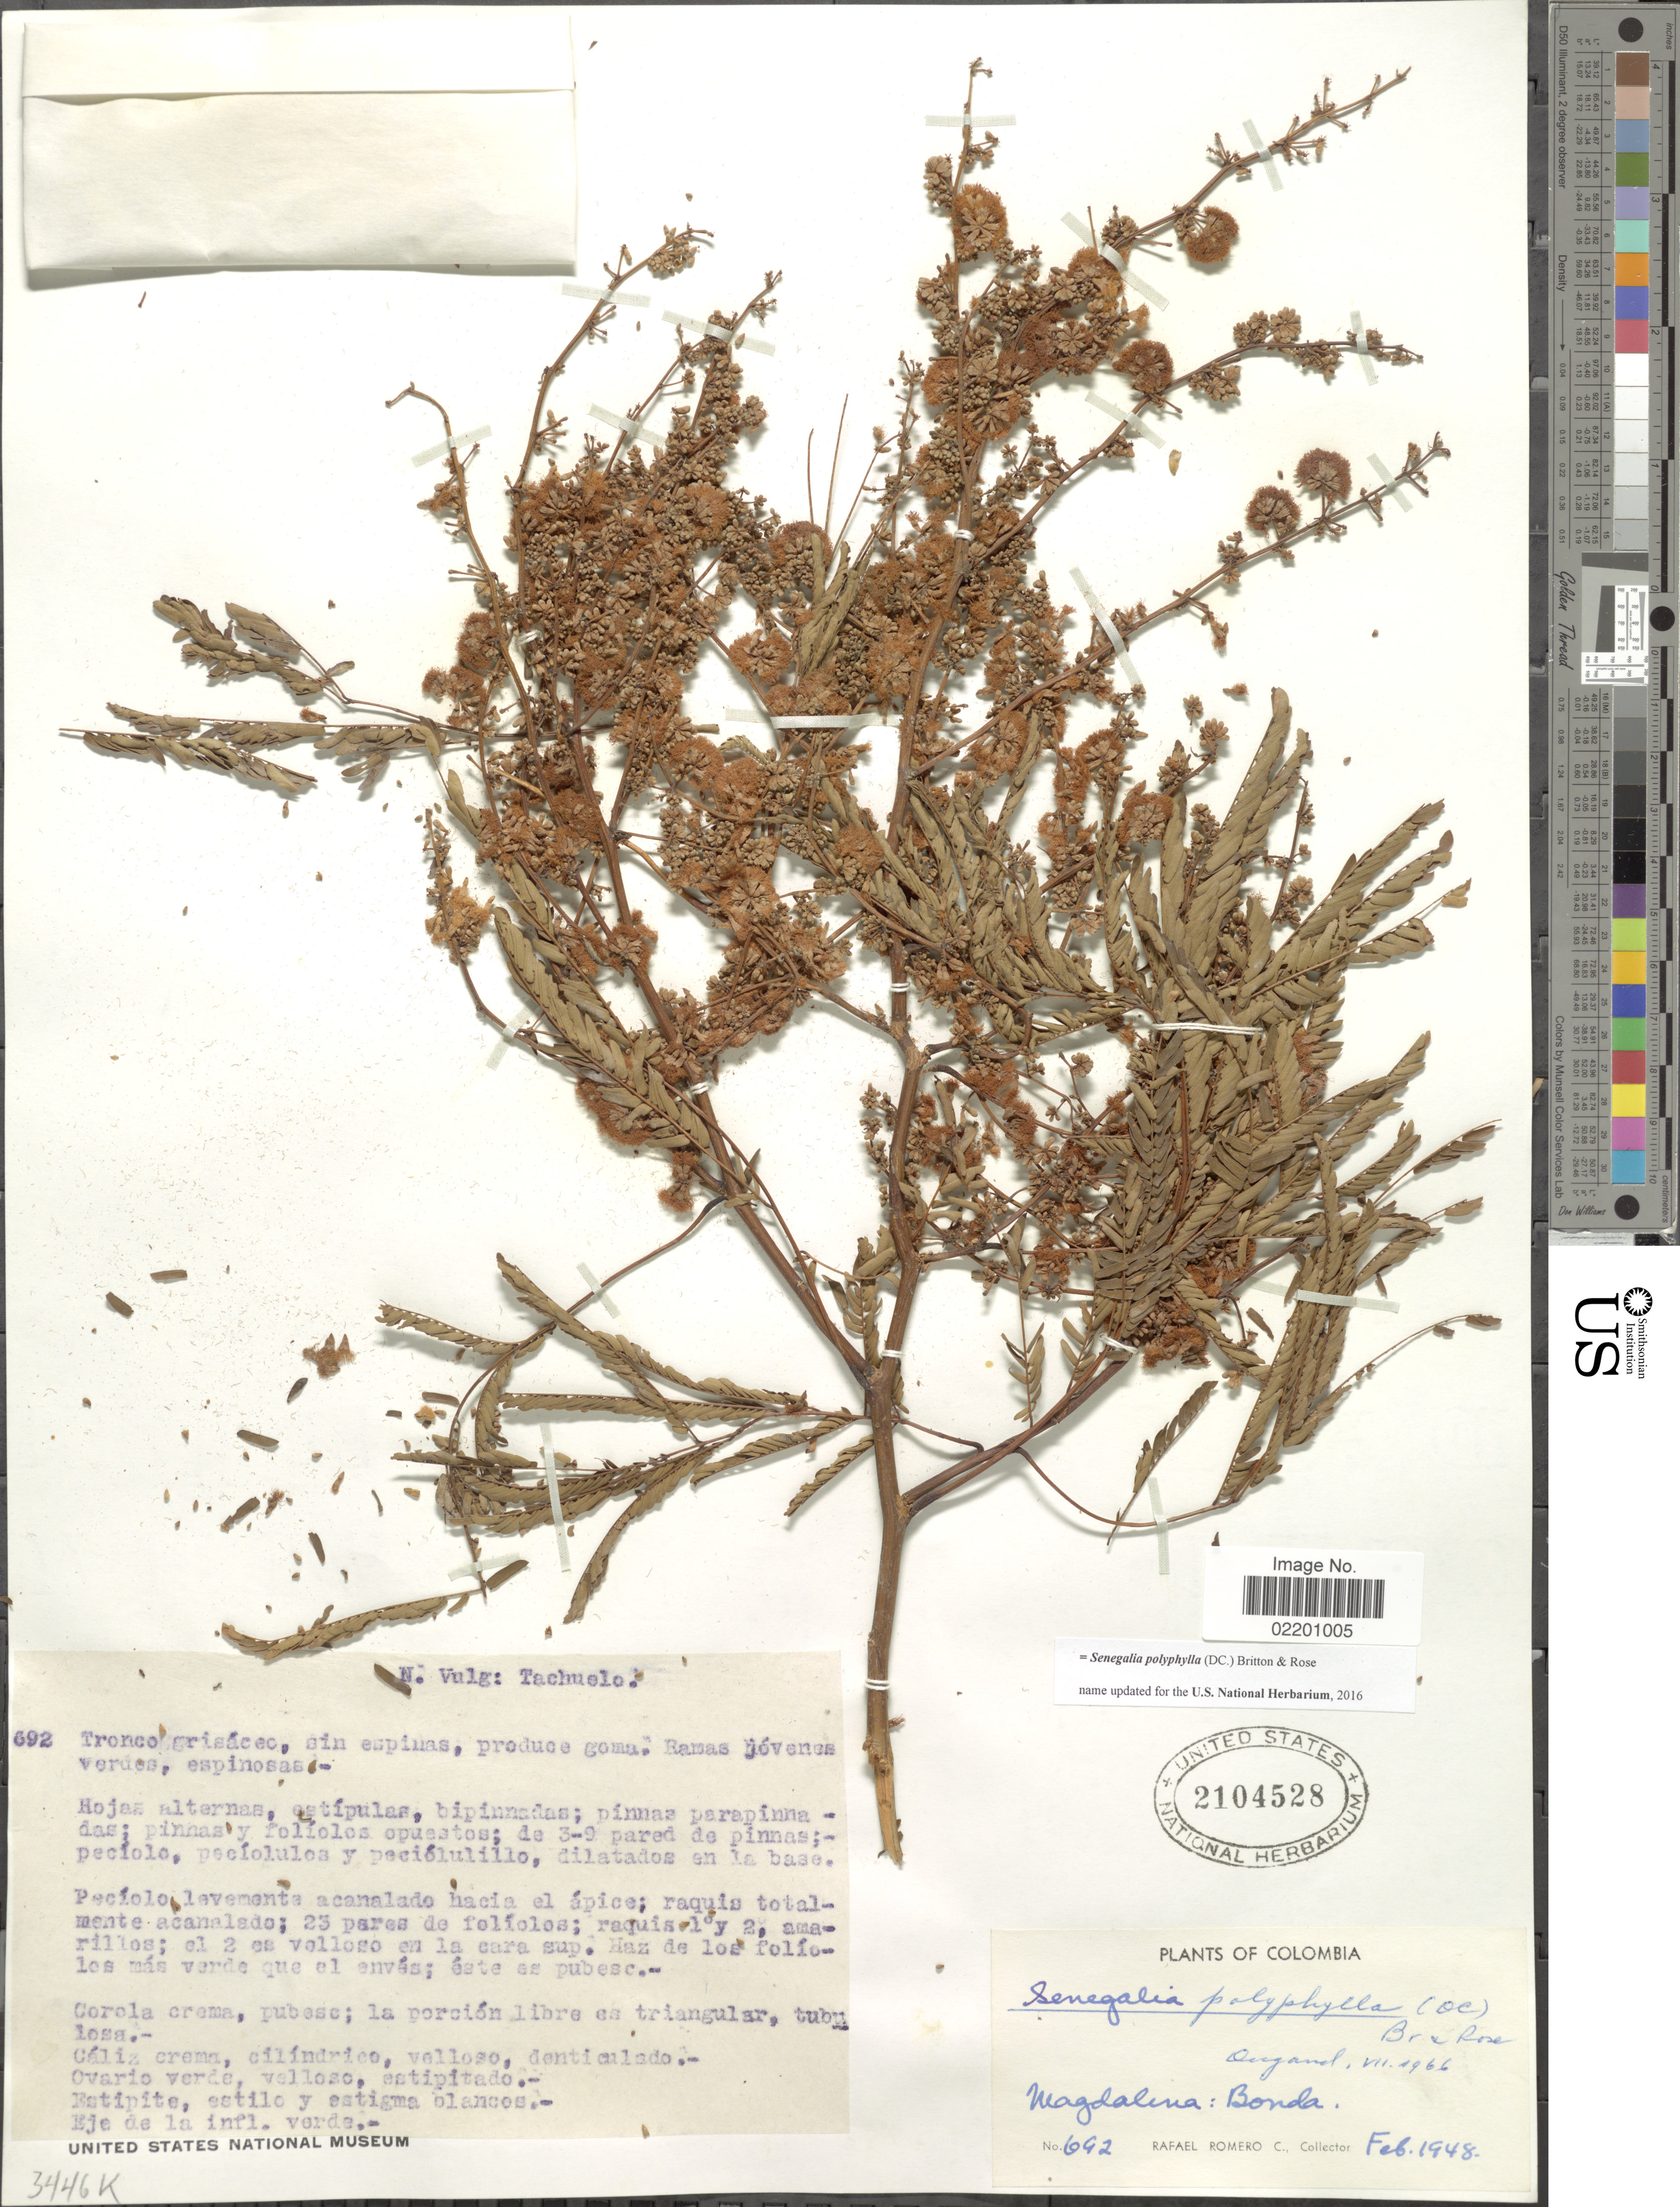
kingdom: Plantae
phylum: Tracheophyta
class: Magnoliopsida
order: Fabales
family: Fabaceae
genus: Senegalia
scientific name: Senegalia polyphylla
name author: (DC.) Britton & Rose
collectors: R. Romero Castañeda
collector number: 692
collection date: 1948-02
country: Colombia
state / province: Magdalena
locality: Bonola.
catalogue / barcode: US 2104528